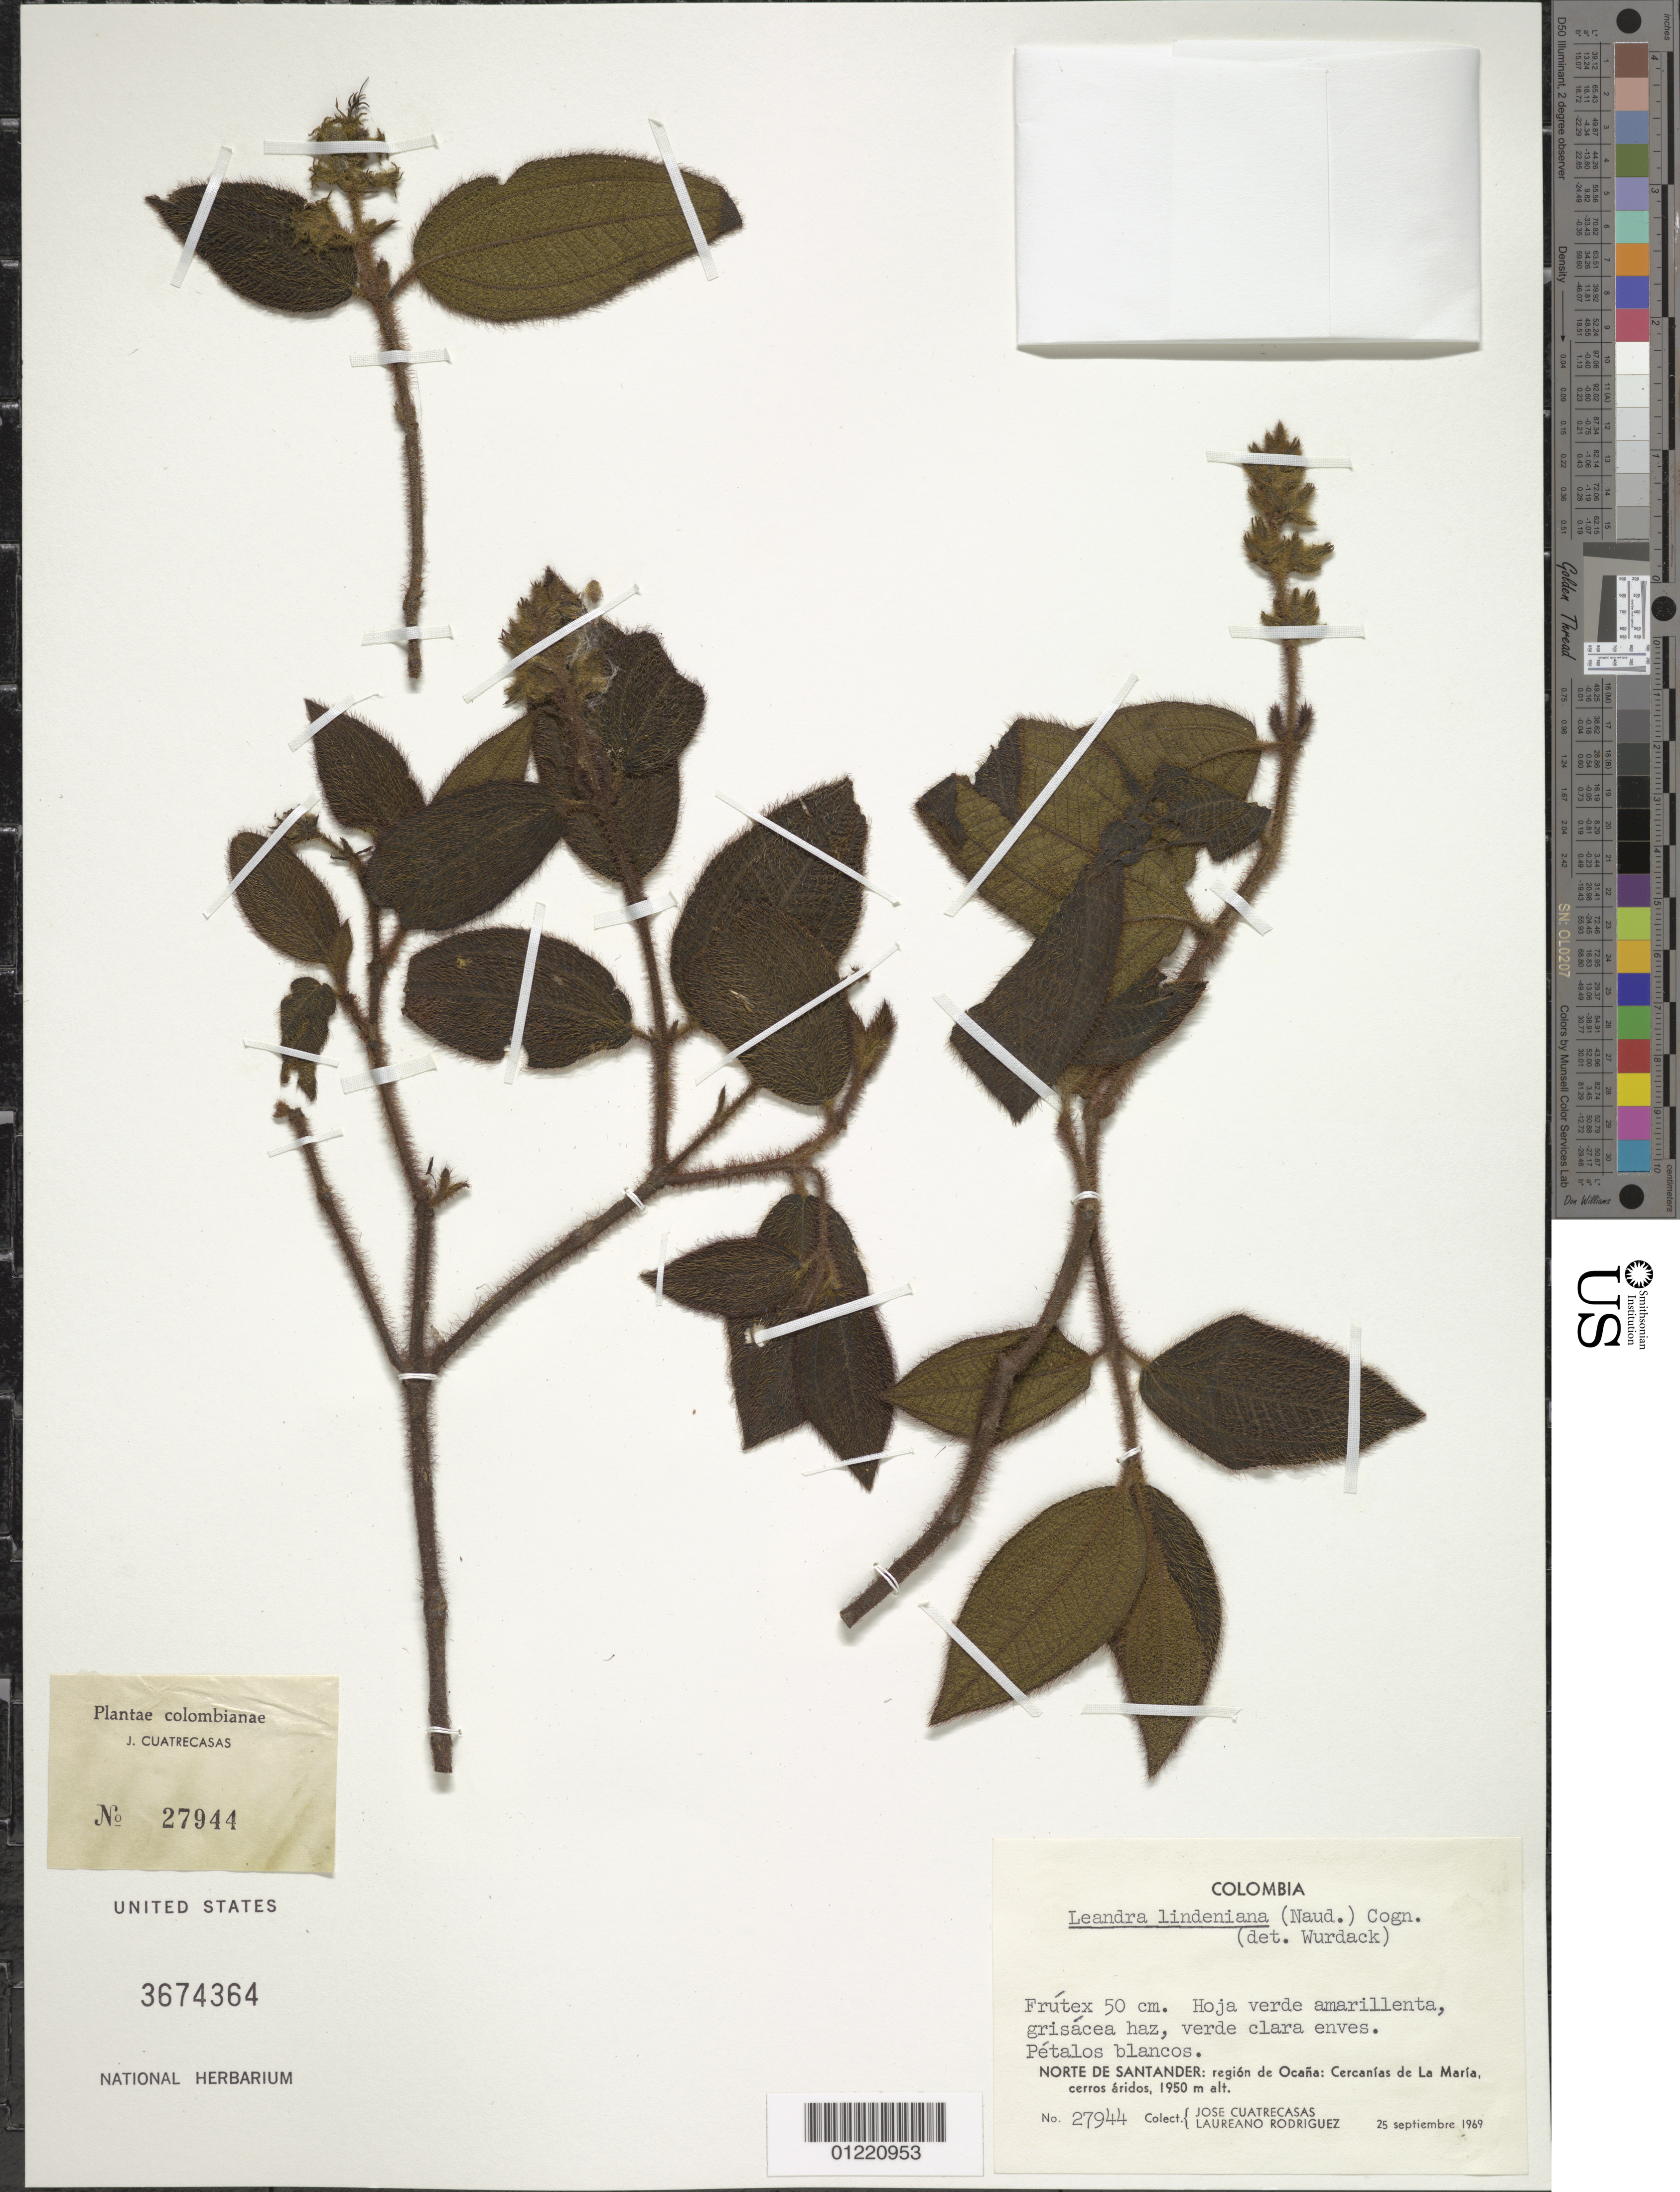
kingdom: Plantae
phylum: Tracheophyta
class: Magnoliopsida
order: Myrtales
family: Melastomataceae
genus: Leandra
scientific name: Leandra lindeniana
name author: (Naudin) Cogn.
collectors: J. Cuatrecasas & L. Rodriguez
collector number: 27944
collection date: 1969-09-25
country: Colombia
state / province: Norte de Santander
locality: región de Ocaña: Cercanías de La María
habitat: cerros áridos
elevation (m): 1950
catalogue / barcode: US 3674364